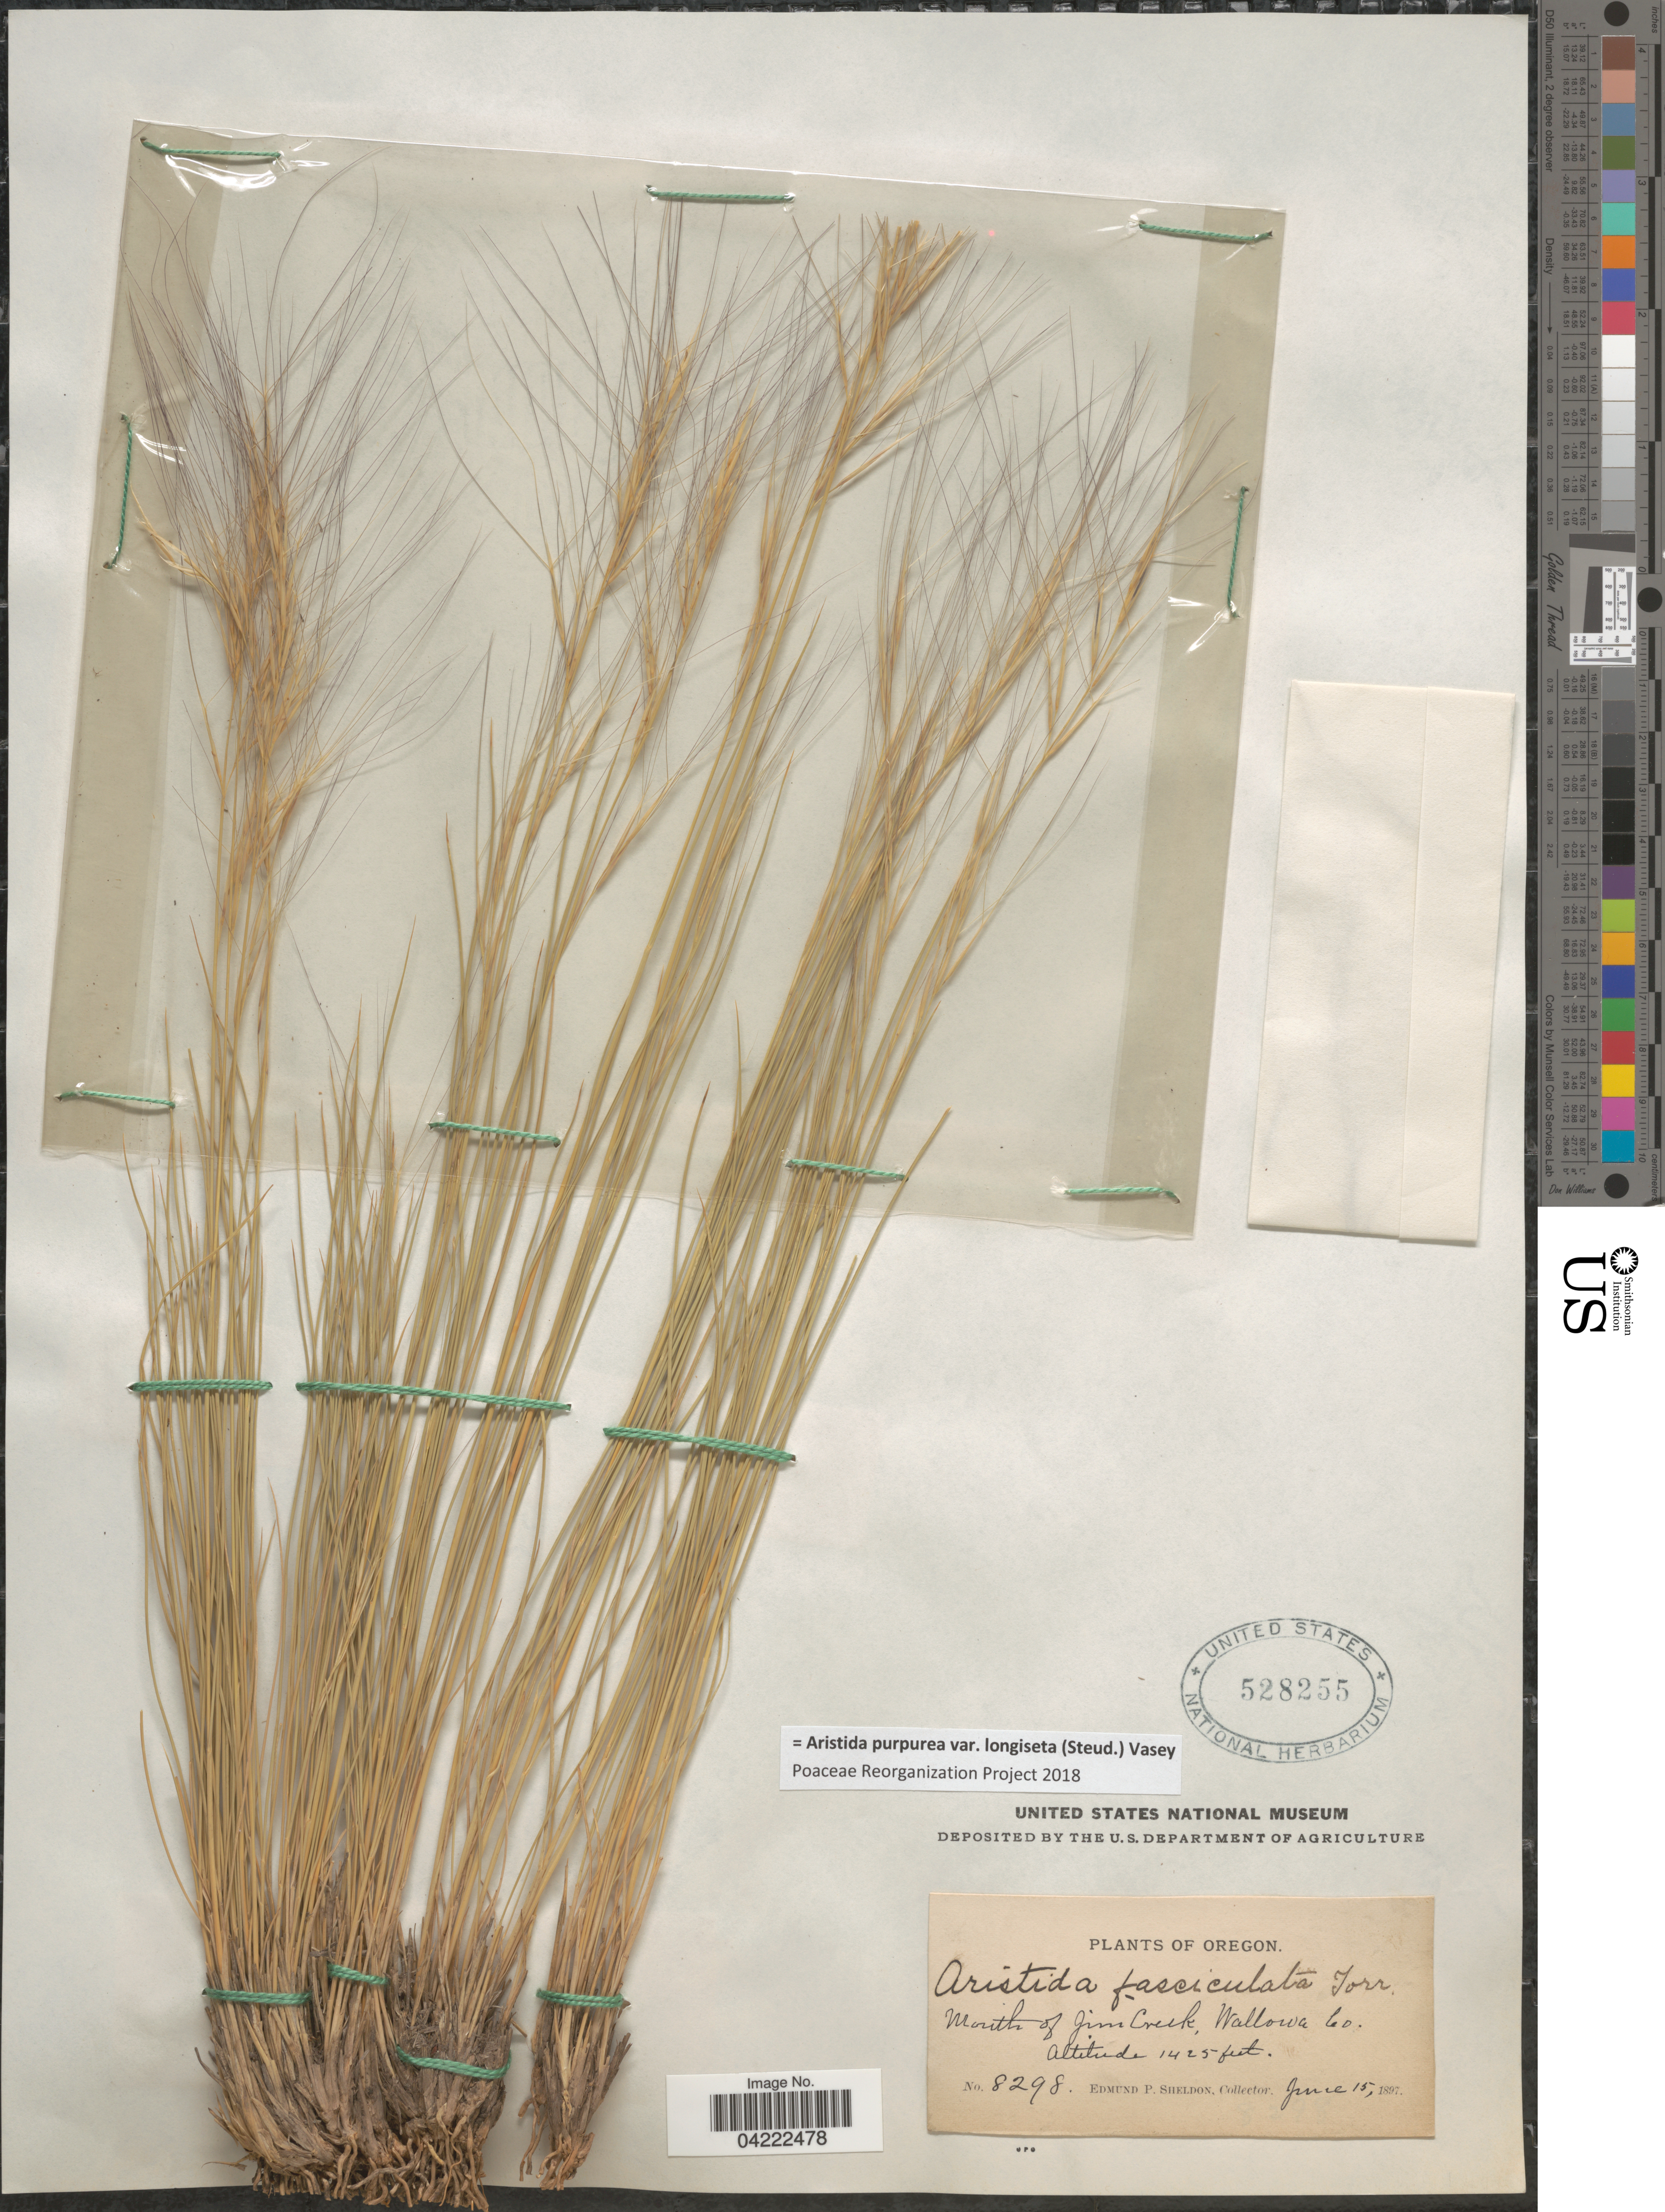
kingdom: Plantae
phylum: Tracheophyta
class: Liliopsida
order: Poales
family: Poaceae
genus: Aristida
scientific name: Aristida purpurea var. longiseta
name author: (Steud.) Vasey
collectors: E. P. Sheldon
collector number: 8298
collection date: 1897-06-15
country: United States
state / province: Oregon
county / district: Wallowa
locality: Mouth of Jim Creek, Wallowa Co.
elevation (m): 434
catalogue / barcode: US 528255